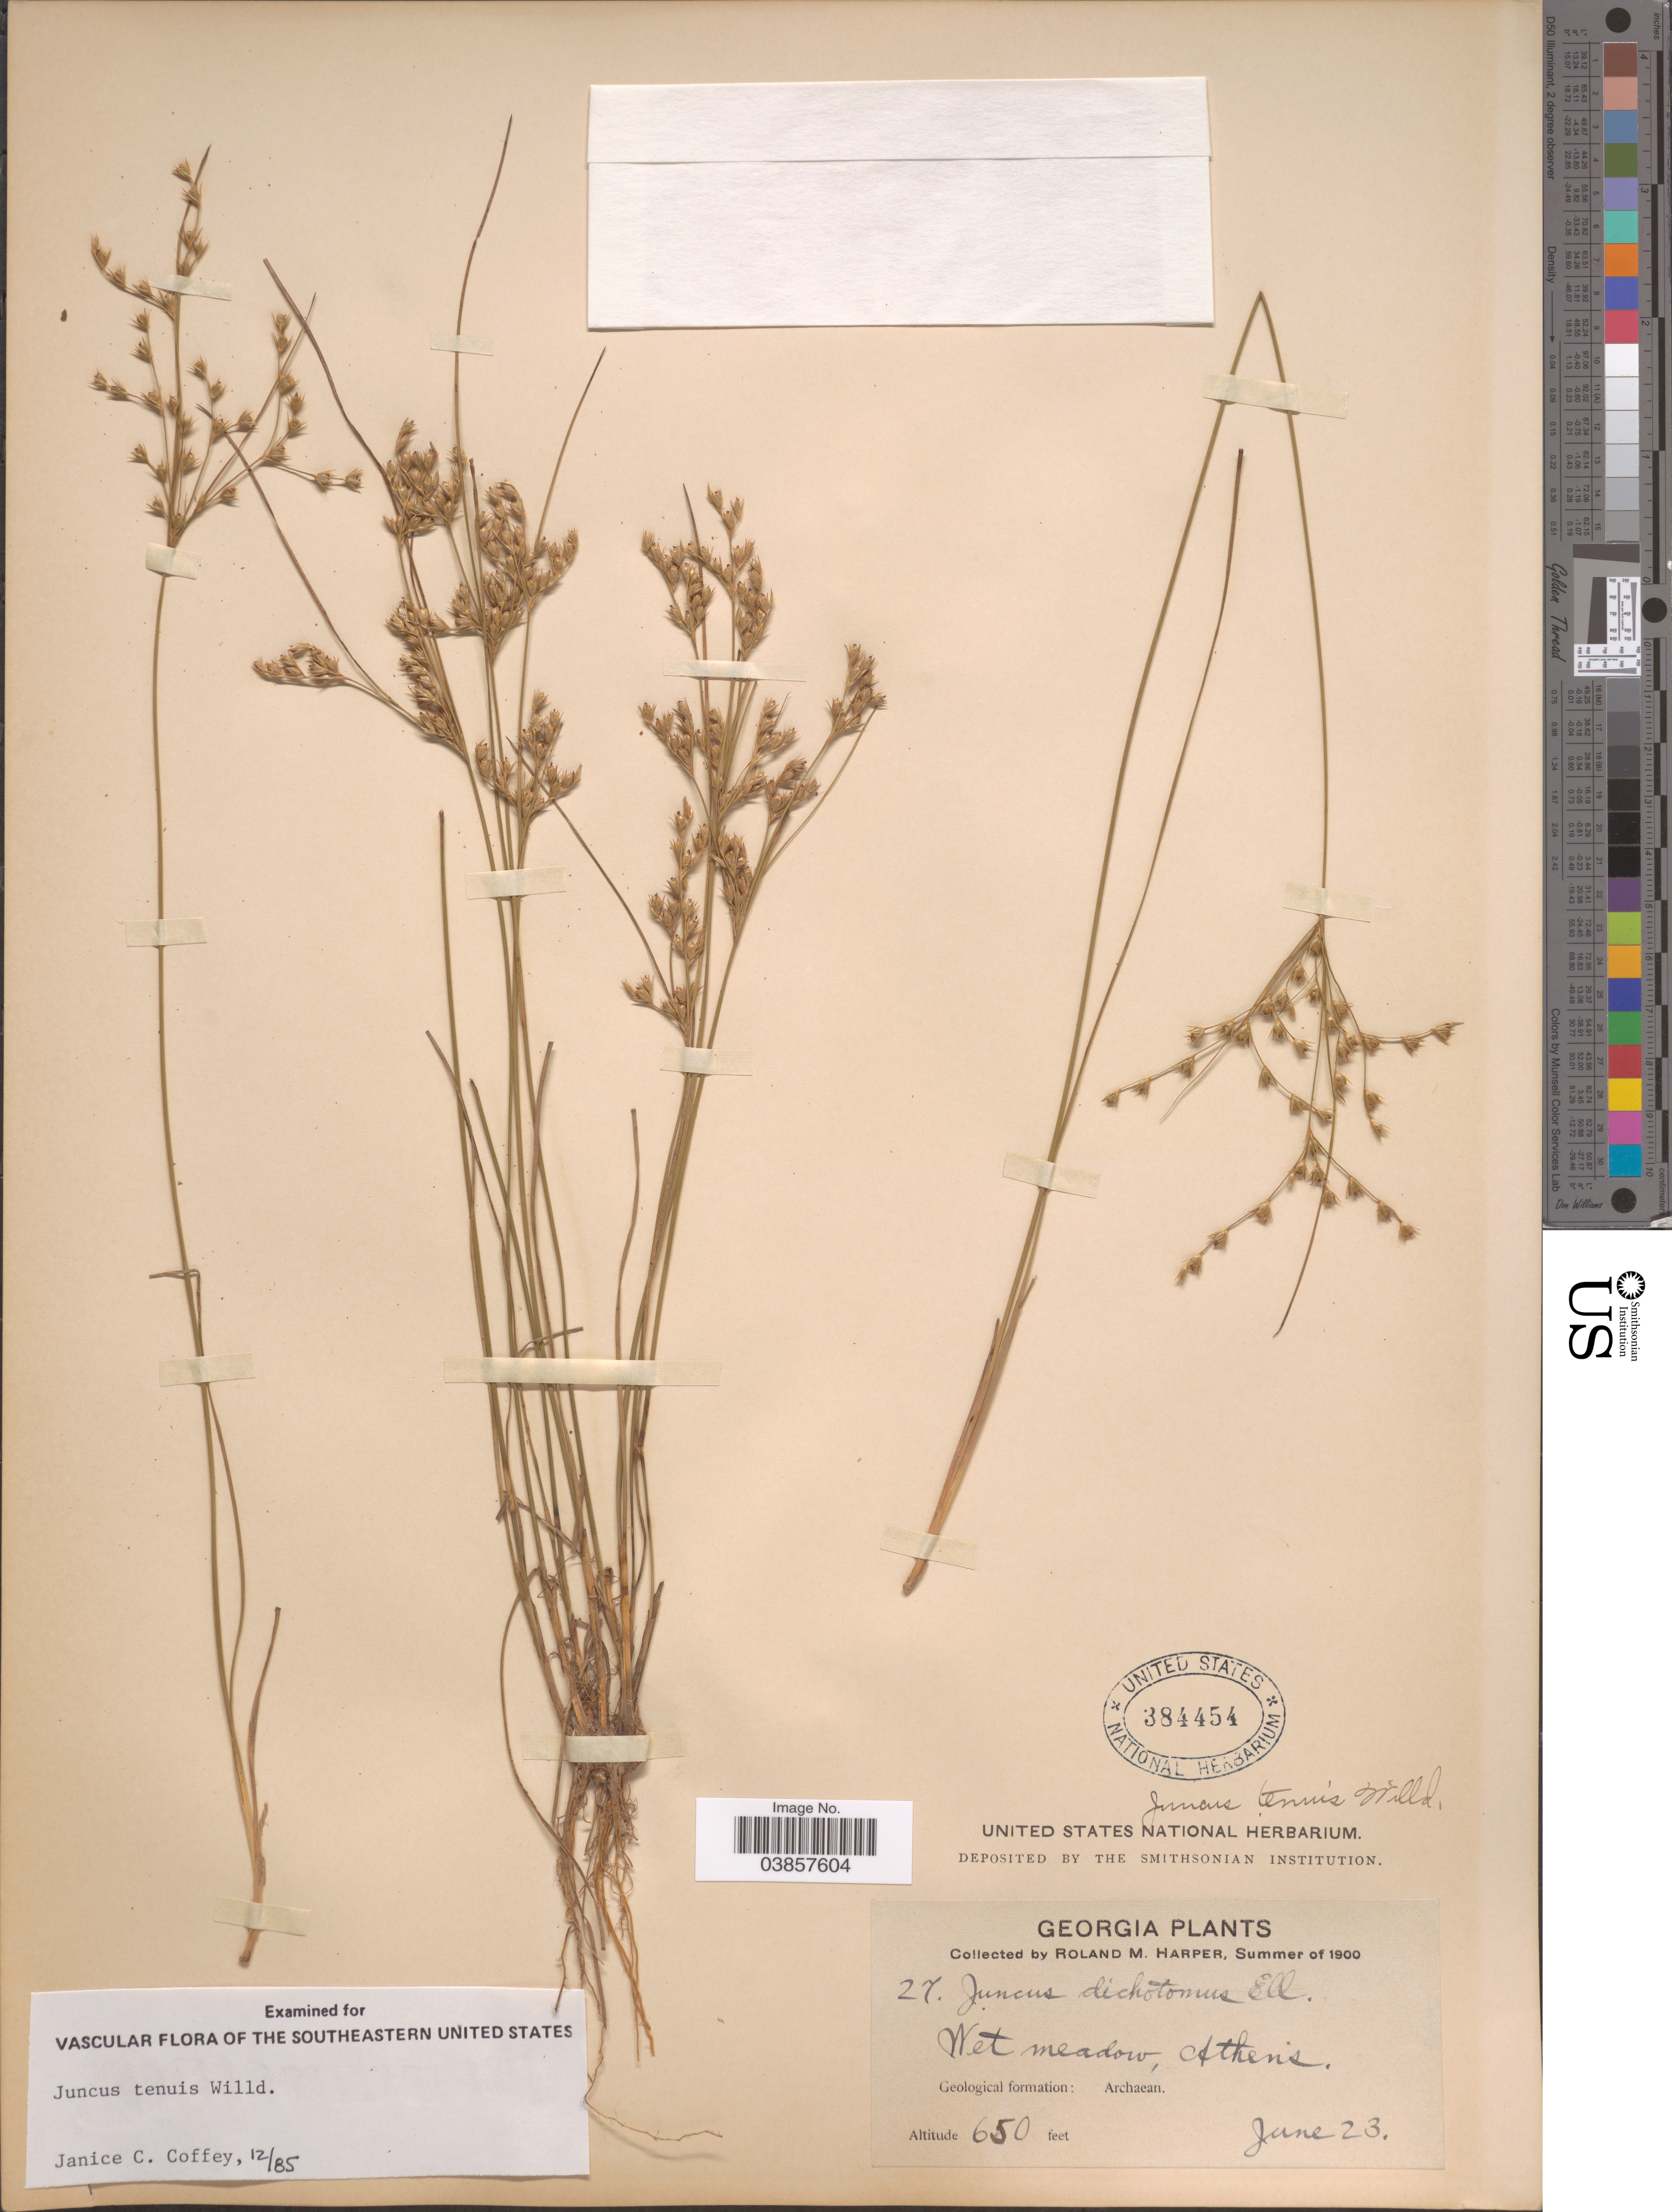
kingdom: Plantae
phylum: Tracheophyta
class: Liliopsida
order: Poales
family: Juncaceae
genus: Juncus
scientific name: Juncus tenuis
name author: Willd.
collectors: R. M. Harper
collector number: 27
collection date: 1900-06-23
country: United States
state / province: Georgia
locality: Athens. Geological formation: Archaean.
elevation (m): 198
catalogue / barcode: US 384454